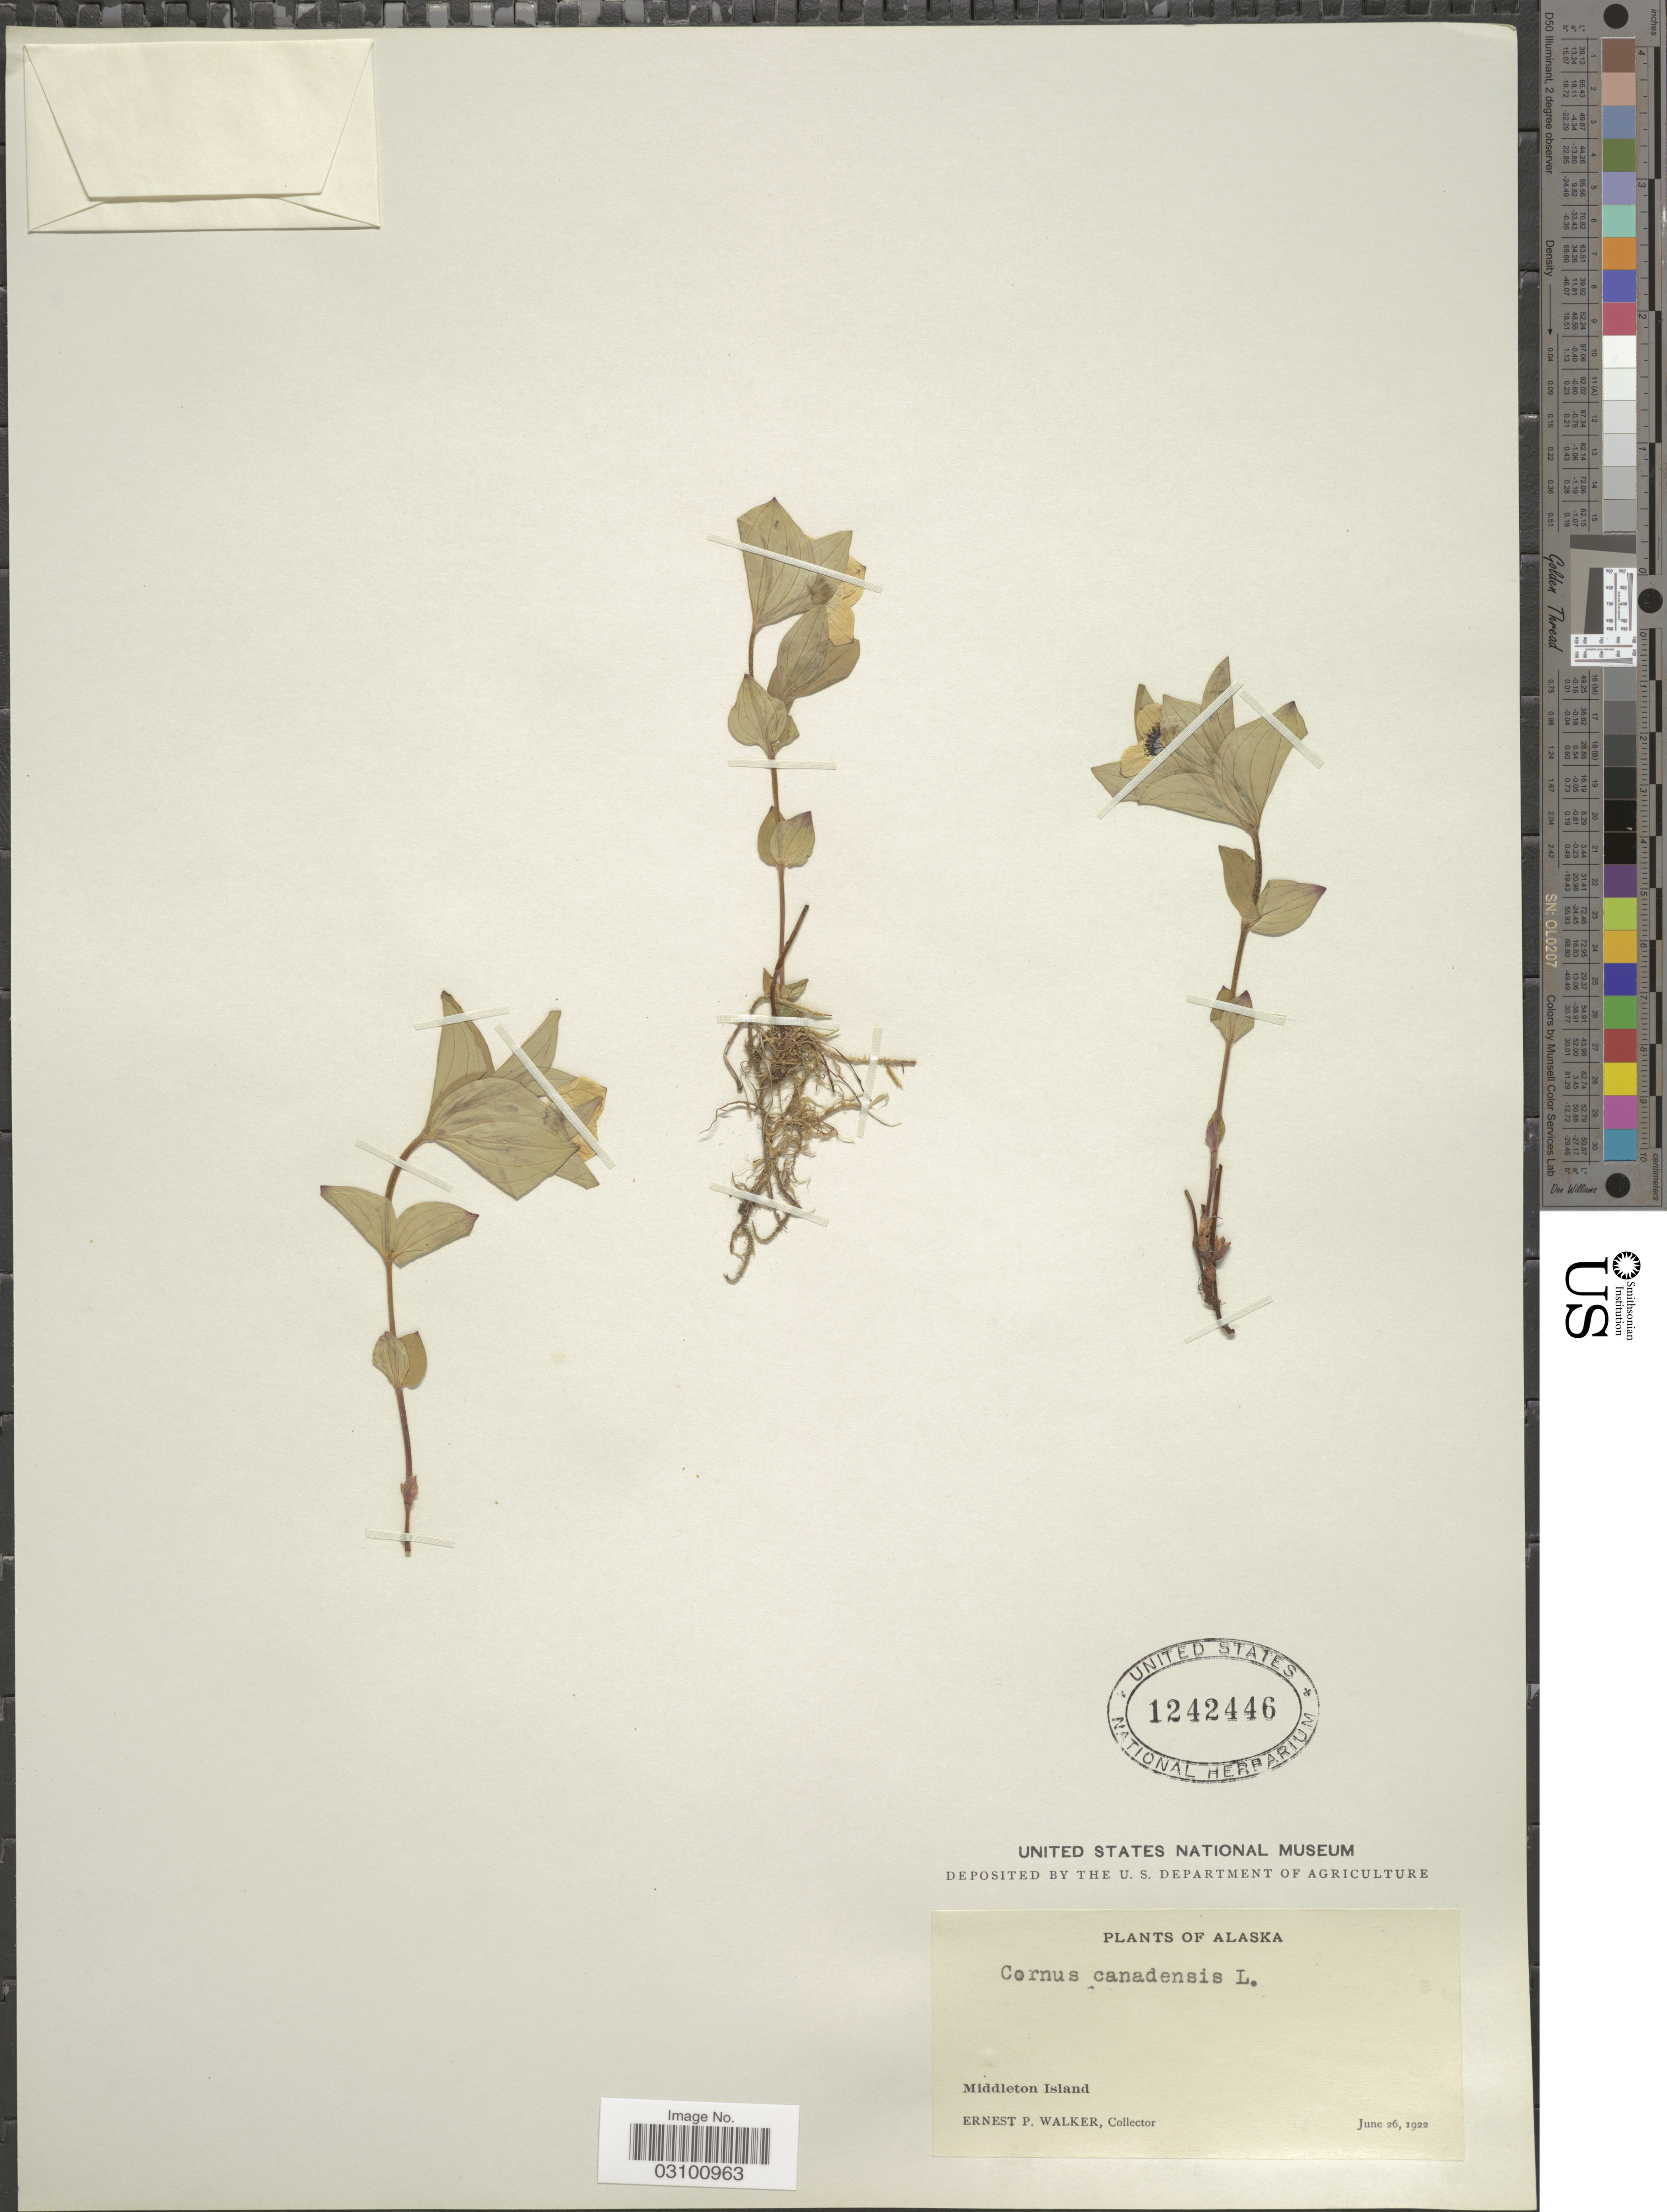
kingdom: Plantae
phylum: Tracheophyta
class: Magnoliopsida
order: Cornales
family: Cornaceae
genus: Cornus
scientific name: Cornus suecica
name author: L.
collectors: E. P. Walker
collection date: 1922-06-26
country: United States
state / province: Alaska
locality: Middleton Island.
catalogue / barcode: US 1242446